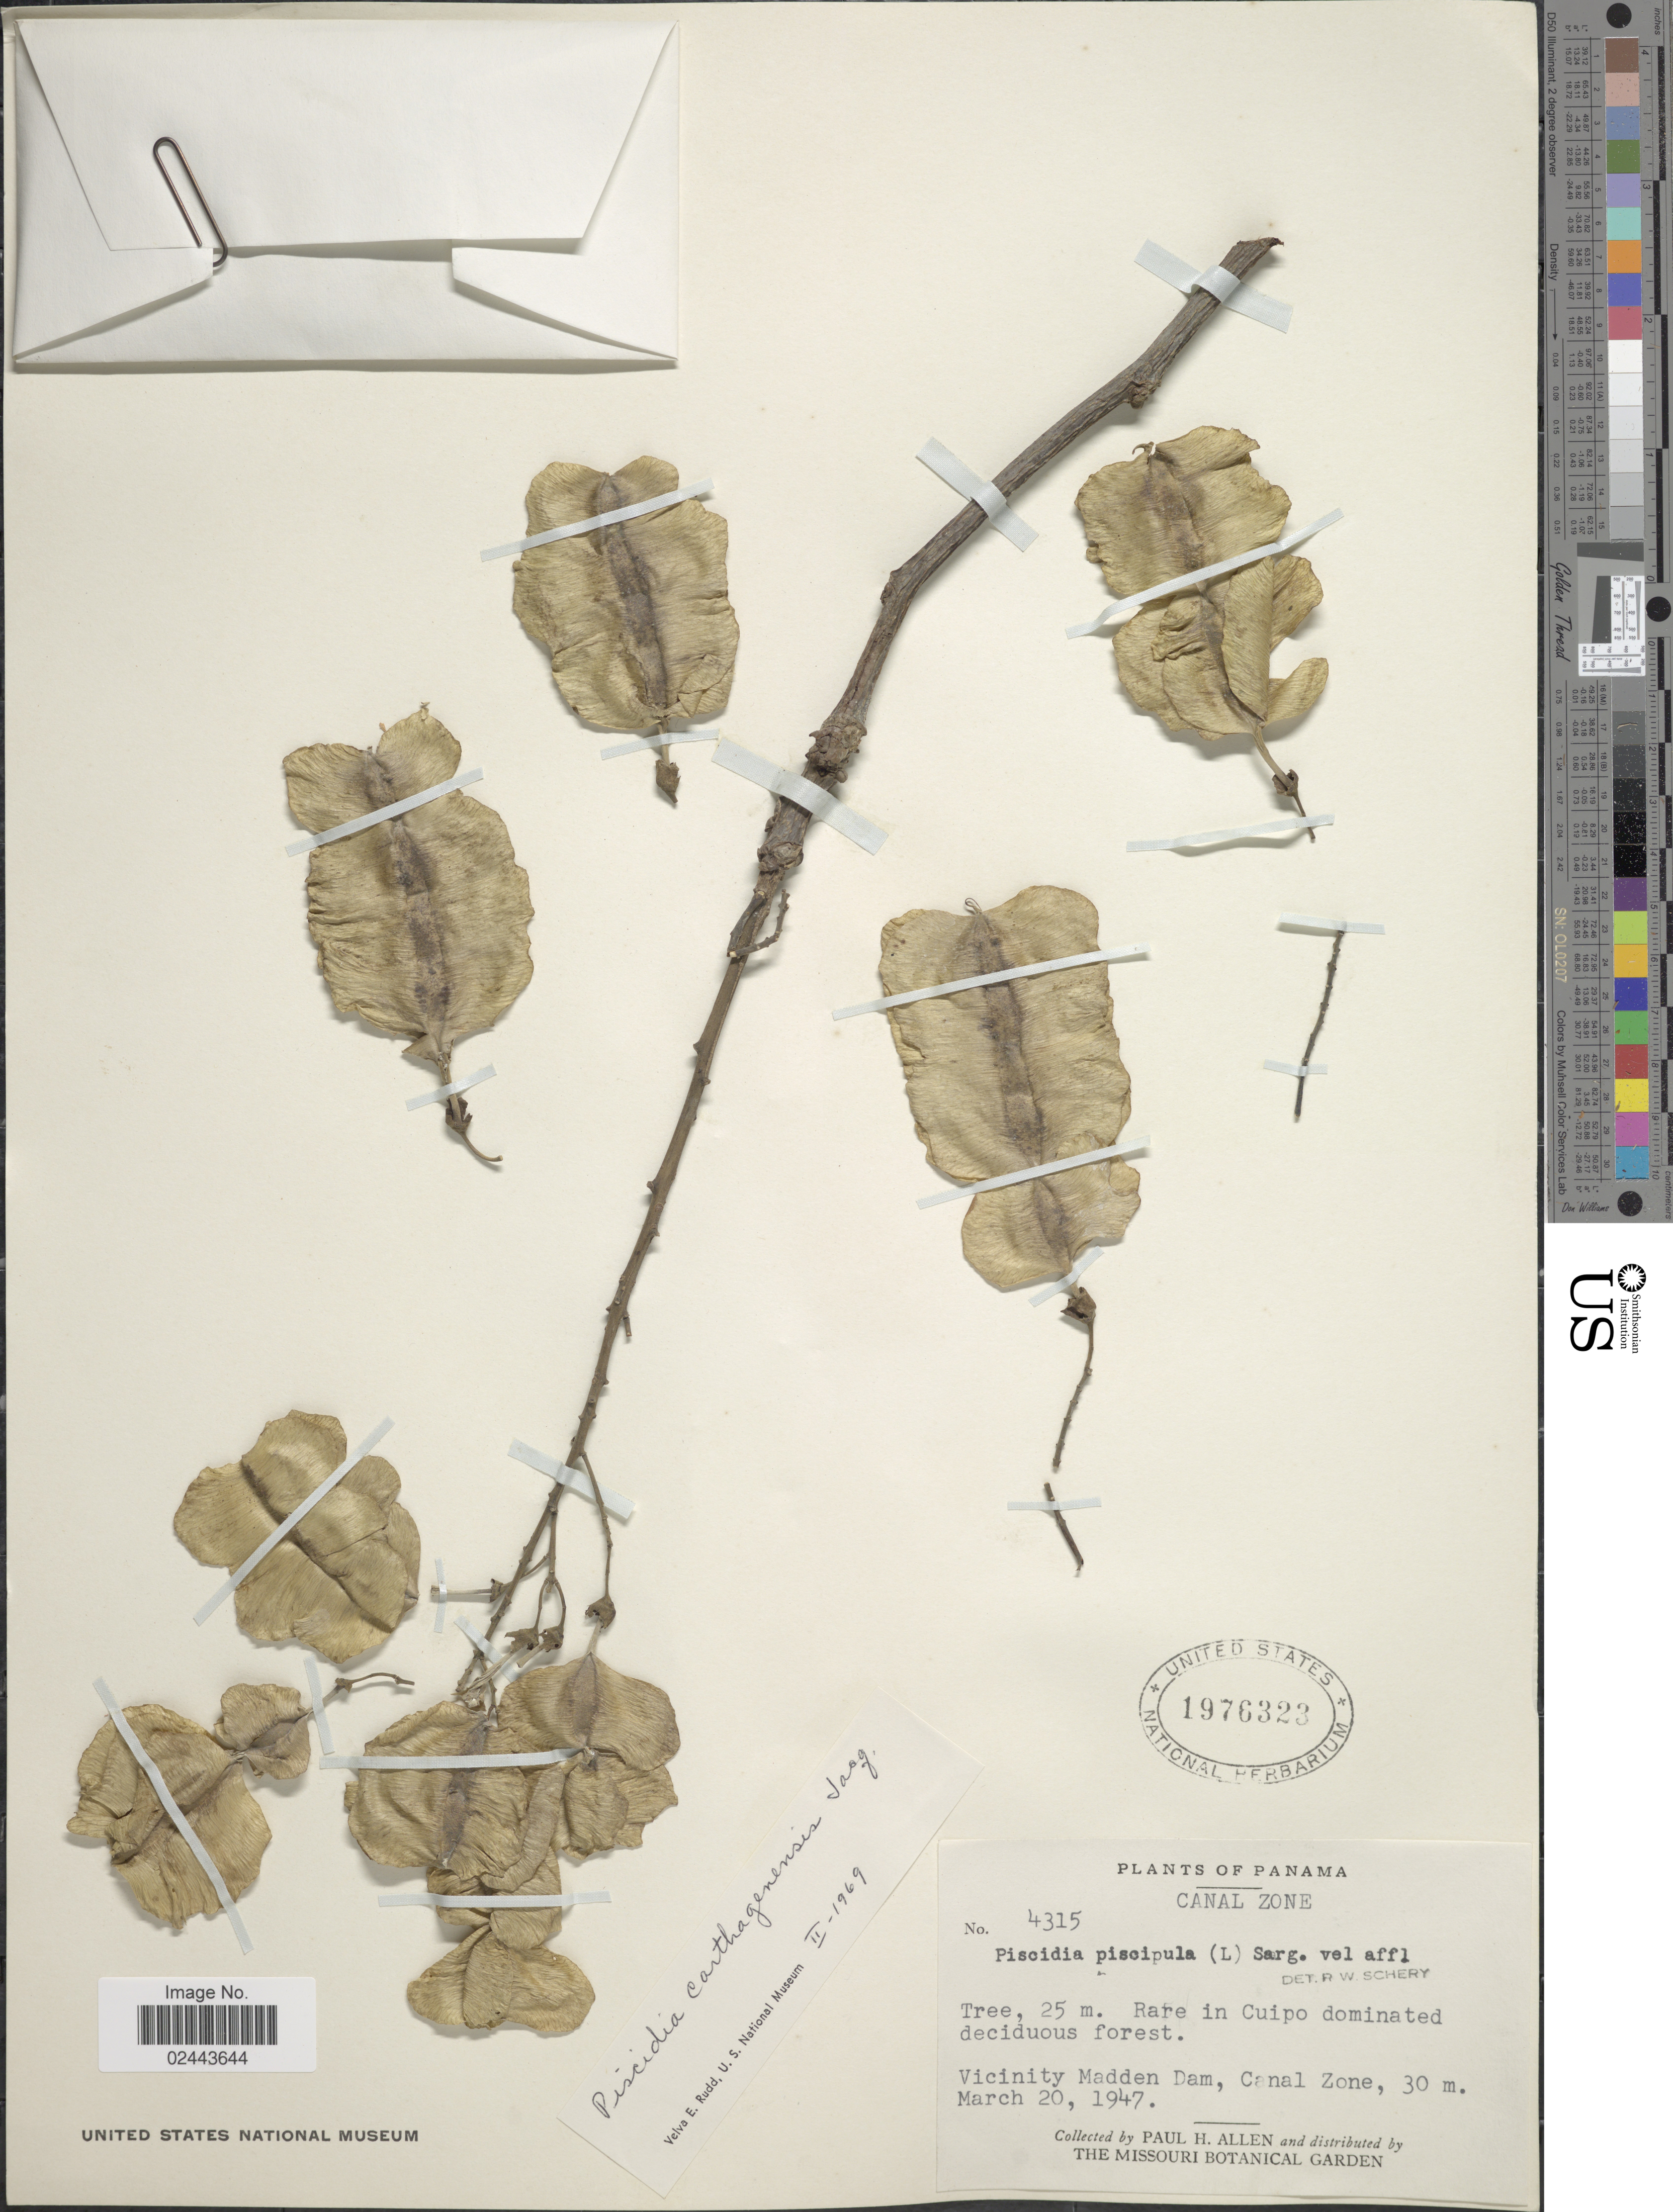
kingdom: Plantae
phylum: Tracheophyta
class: Magnoliopsida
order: Fabales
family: Fabaceae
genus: Piscidia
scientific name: Piscidia carthagenensis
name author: Jacq.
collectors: P. H. Allen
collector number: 4315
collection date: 1947-03-20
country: Panama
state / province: Colón / Panamá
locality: Canal Zone, vicinity Madden Dam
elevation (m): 30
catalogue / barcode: US 1976323